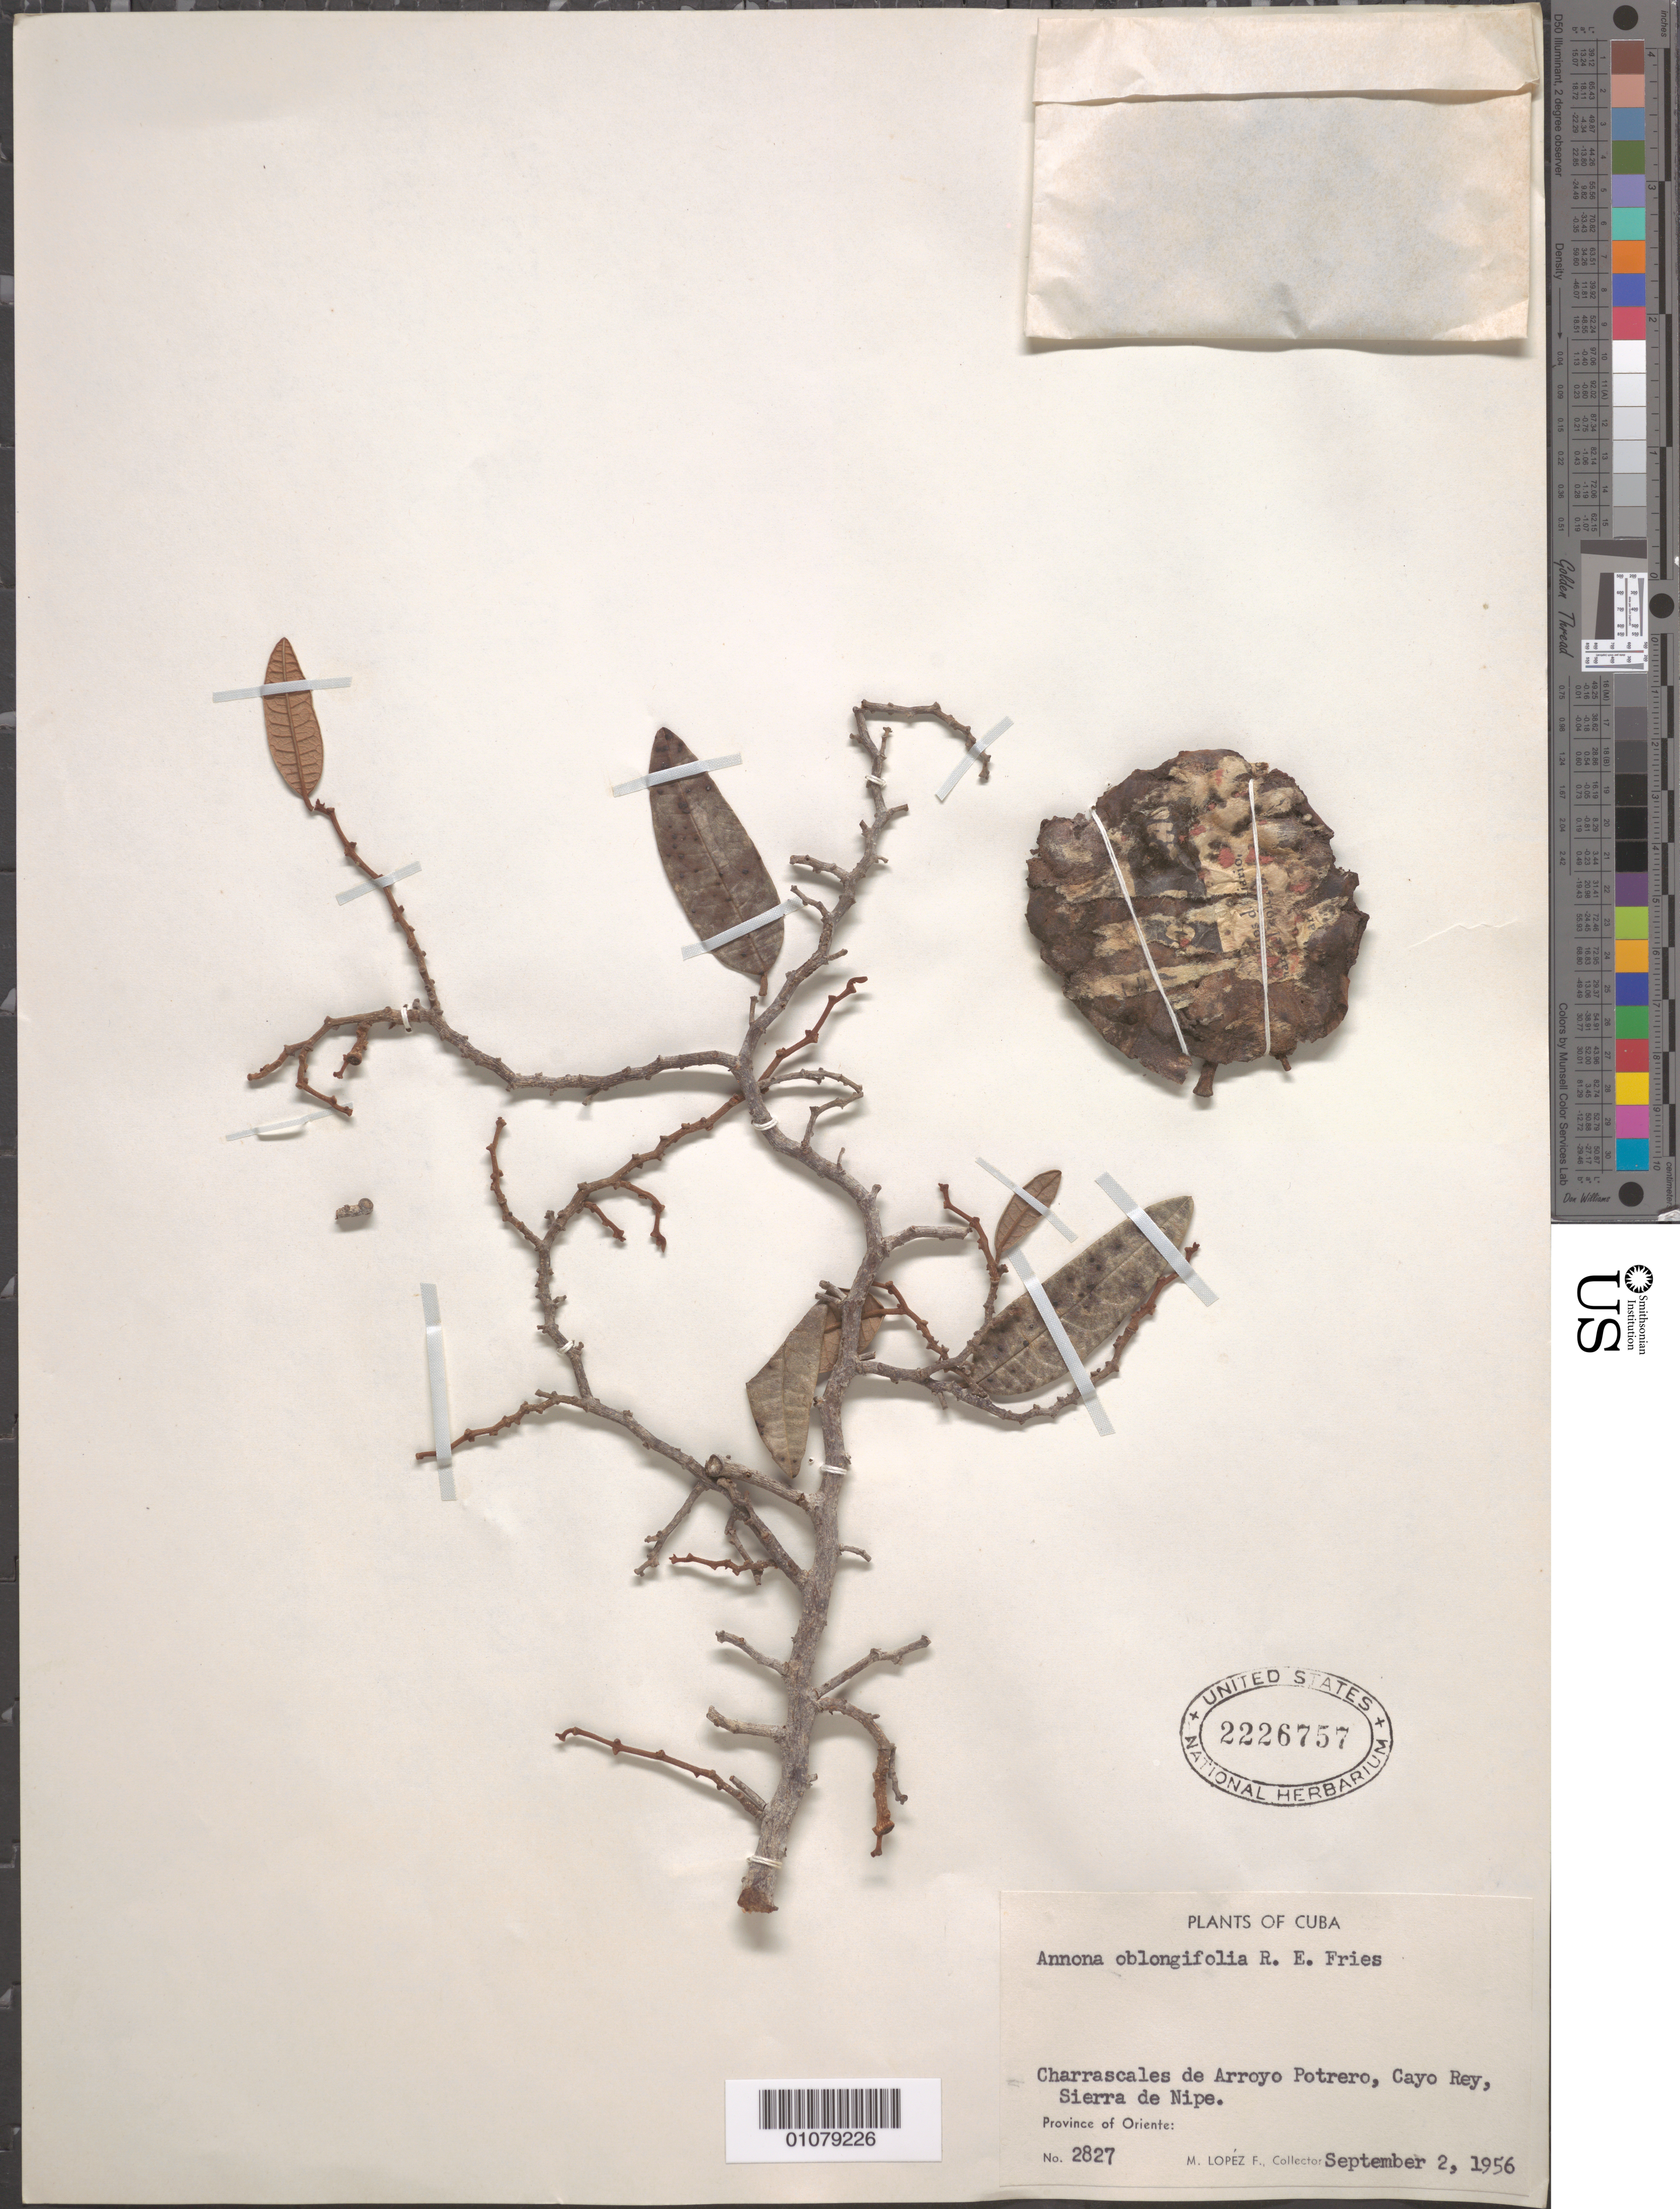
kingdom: Plantae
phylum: Tracheophyta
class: Magnoliopsida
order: Magnoliales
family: Annonaceae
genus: Annona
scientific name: Annona oblongifolia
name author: R.E. Fr.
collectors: M. López Figueiras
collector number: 2827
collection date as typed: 02 Sep 1956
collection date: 1956-09-02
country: Cuba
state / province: Holguín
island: Cuba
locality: Charrascales de Arroyo Potrero,Cayo Rey, Sierra de Nipe Province of Oriente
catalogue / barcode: US 2226757